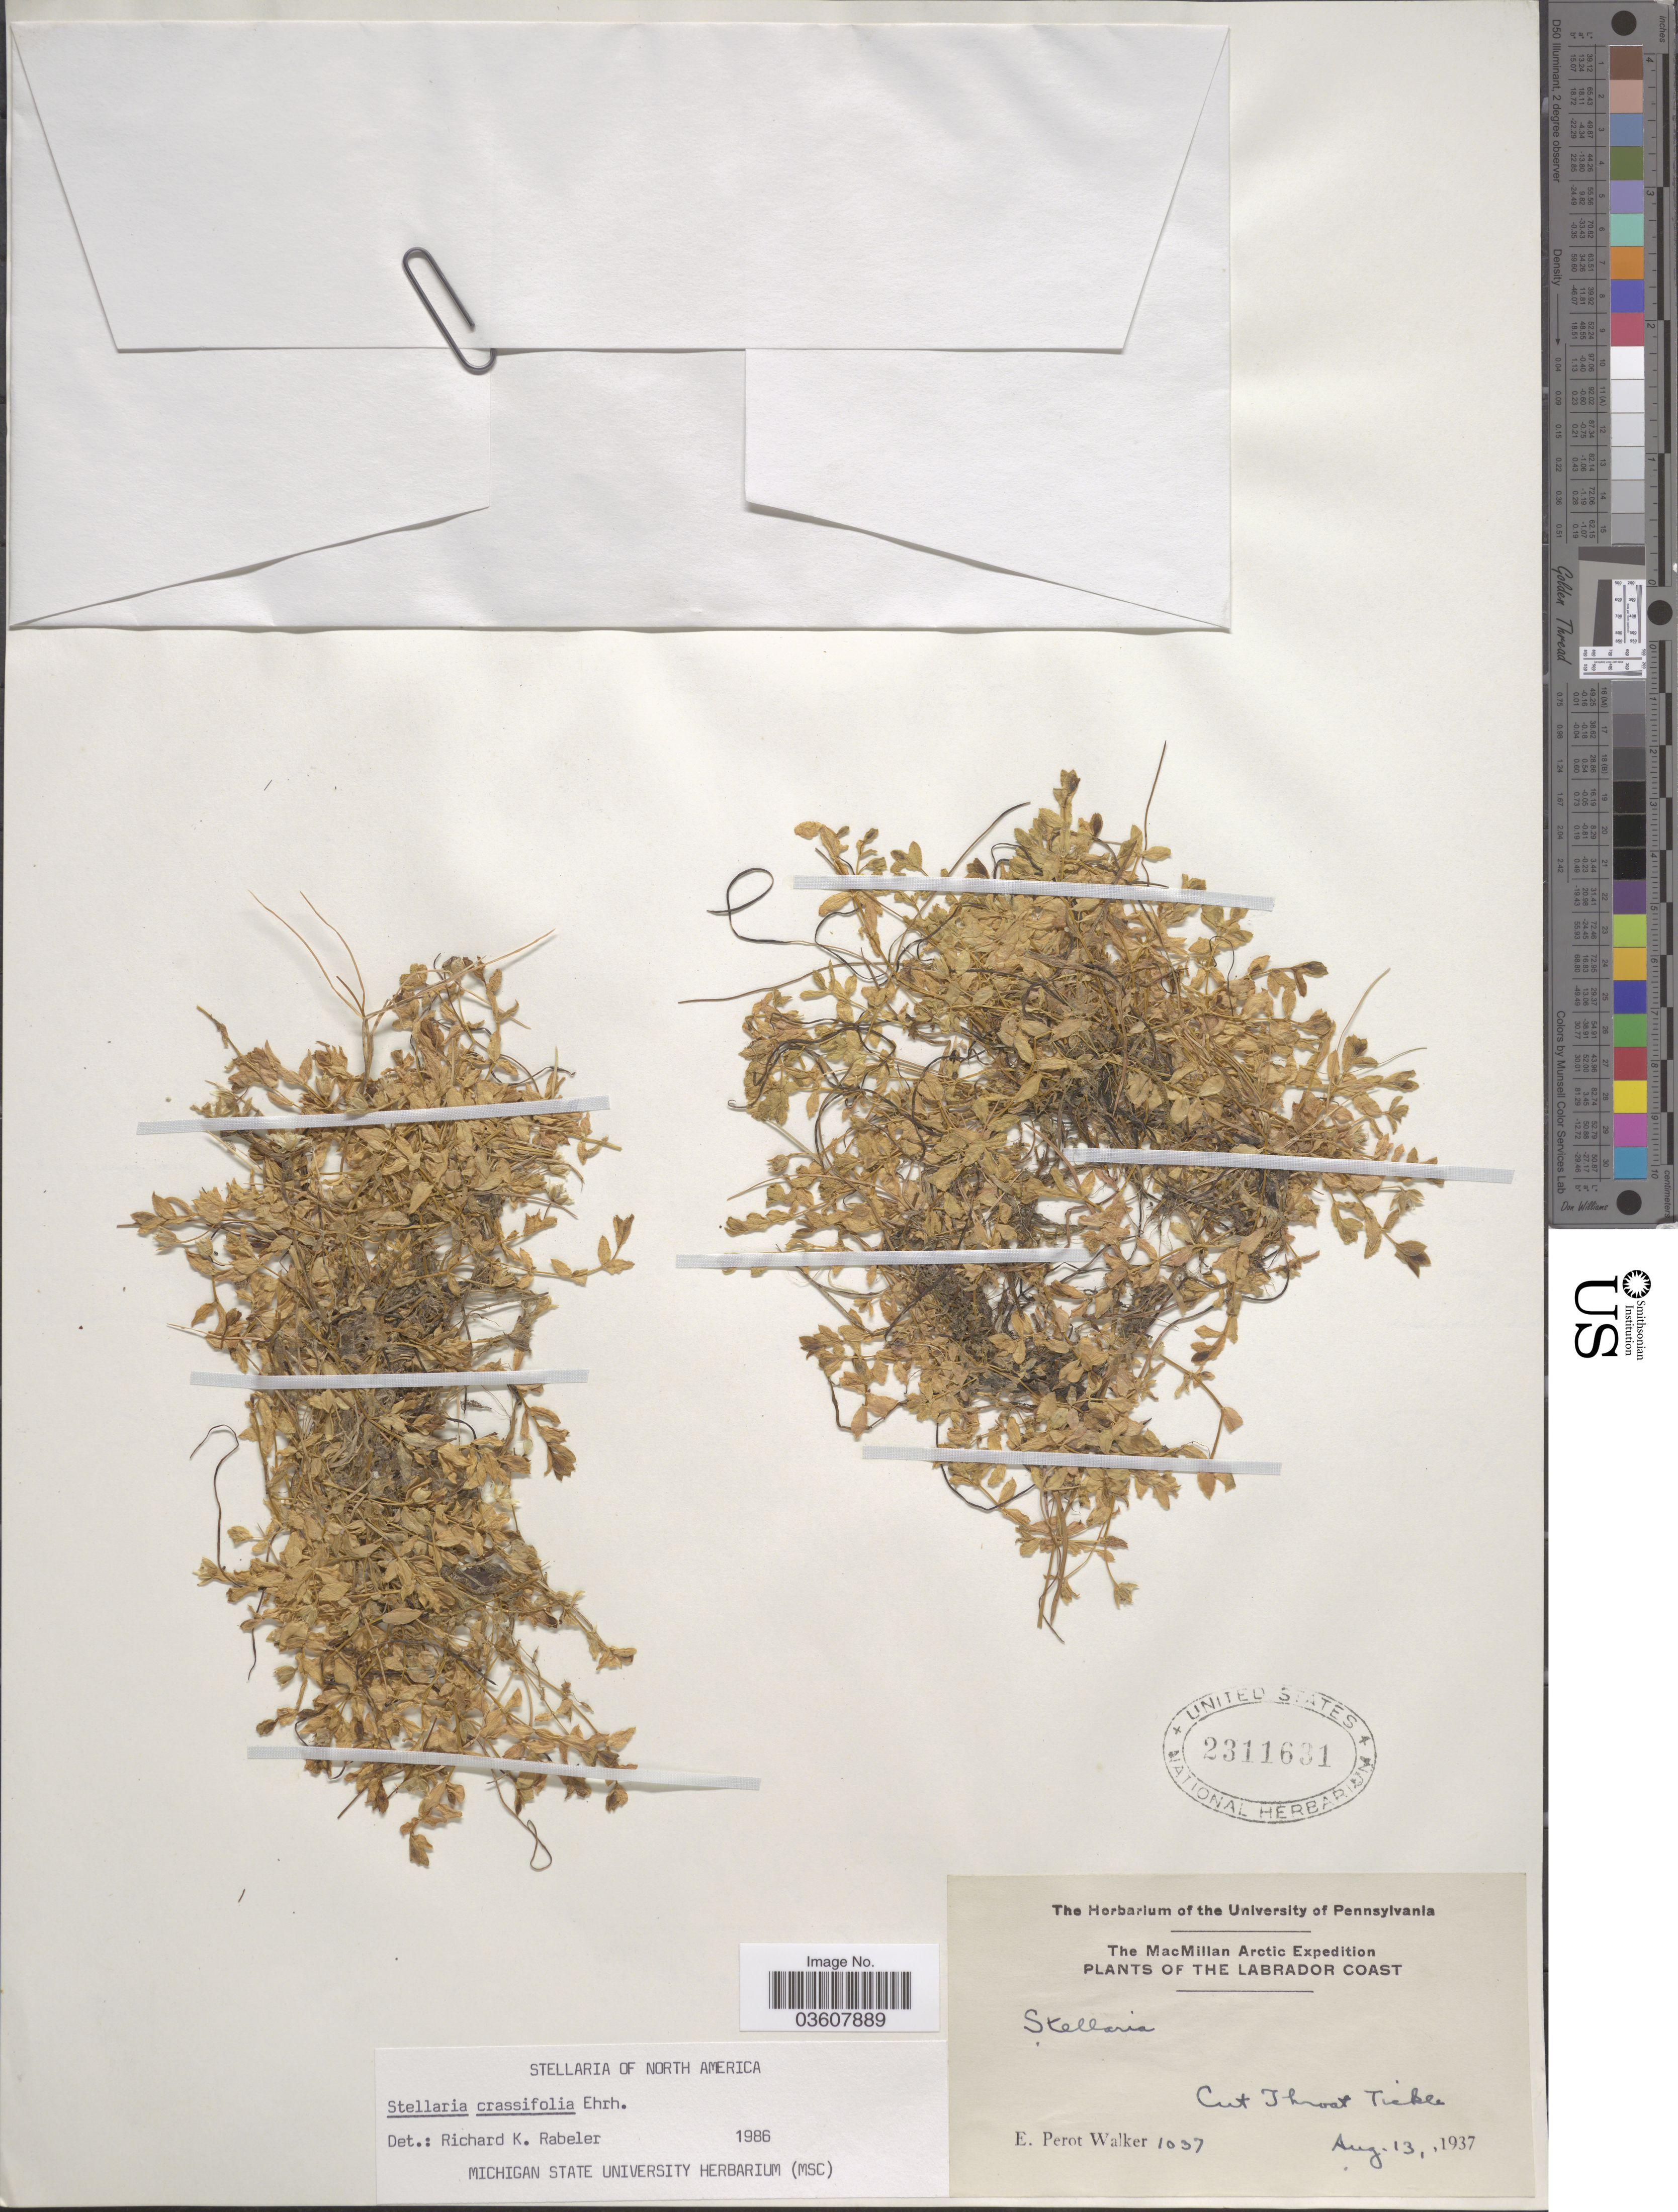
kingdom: Plantae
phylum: Tracheophyta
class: Magnoliopsida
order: Caryophyllales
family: Caryophyllaceae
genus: Stellaria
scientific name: Stellaria crassifolia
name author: Ehrh.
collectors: E. Walker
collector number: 1037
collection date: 1937-08-13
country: Canada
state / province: Newfoundland and Labrador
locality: The Labrador Coast, Cut Throat Tickle.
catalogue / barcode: US 2311631